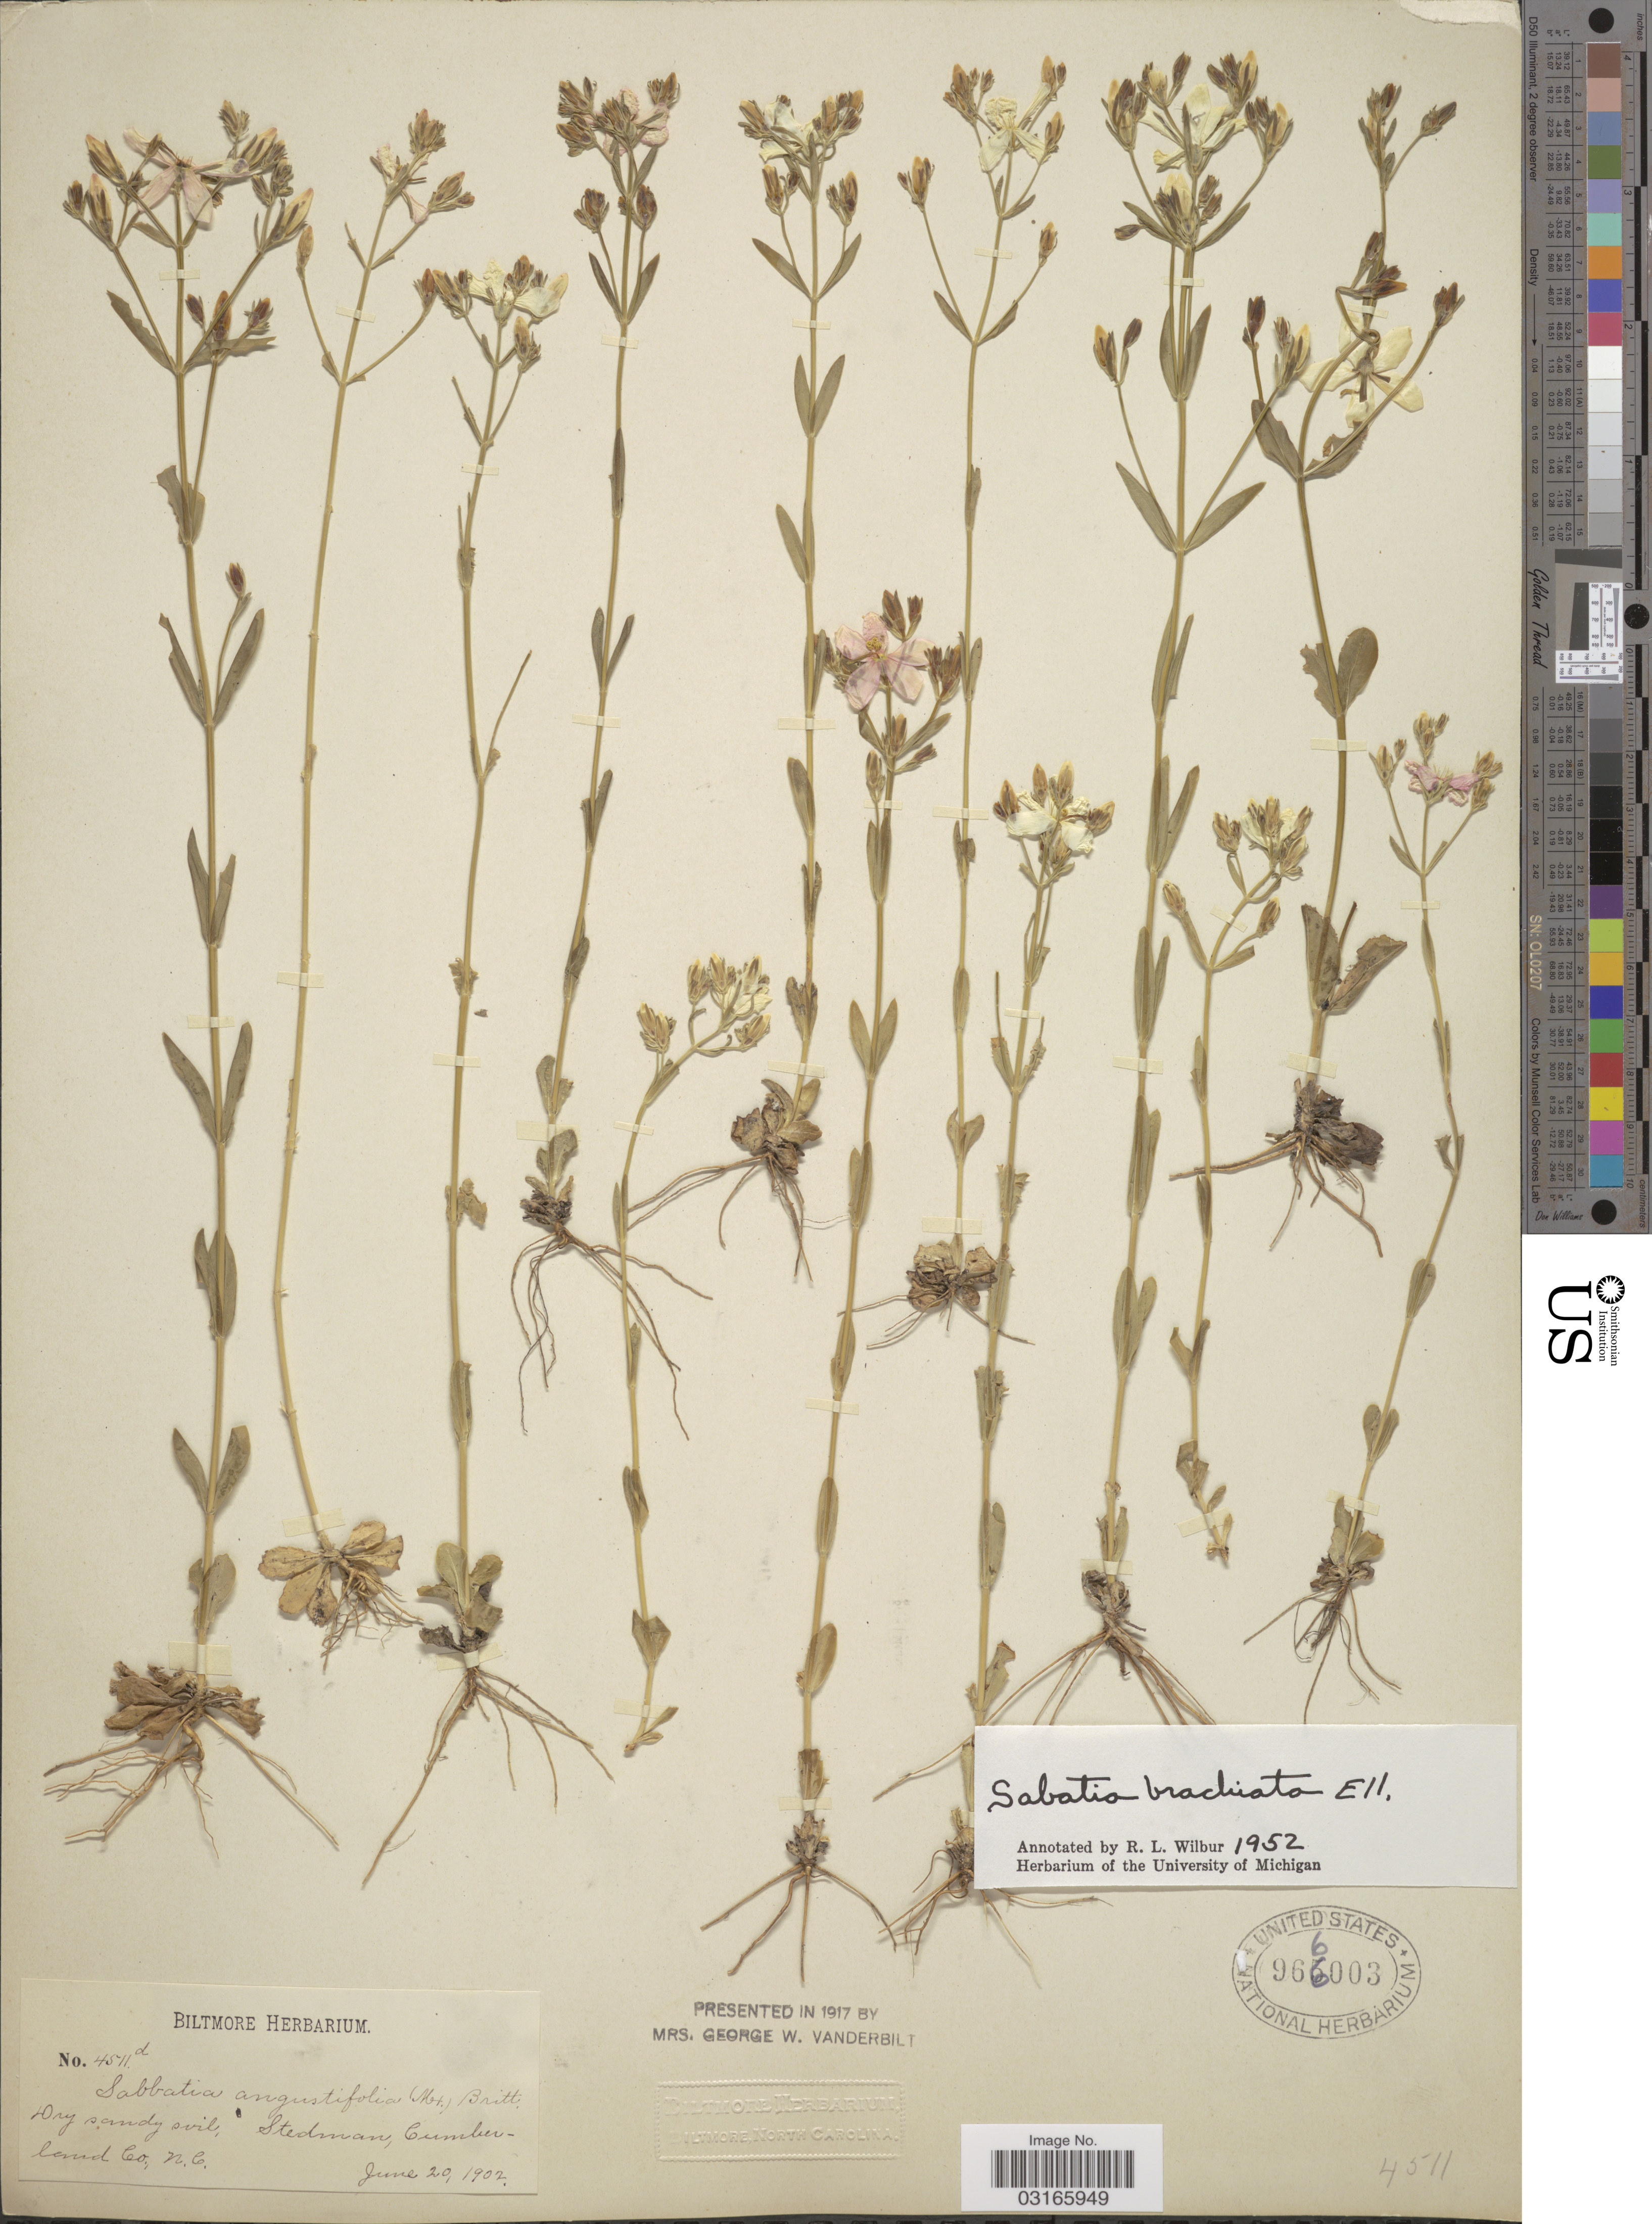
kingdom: Plantae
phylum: Tracheophyta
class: Magnoliopsida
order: Gentianales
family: Gentianaceae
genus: Sabatia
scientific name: Sabatia brachiata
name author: Elliott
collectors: ex herb. Biltmore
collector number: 4511d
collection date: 1902-06-20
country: United States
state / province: North Carolina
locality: Dry sandy soil, Stedman, Cumberland Co., N.C.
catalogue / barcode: US 966003